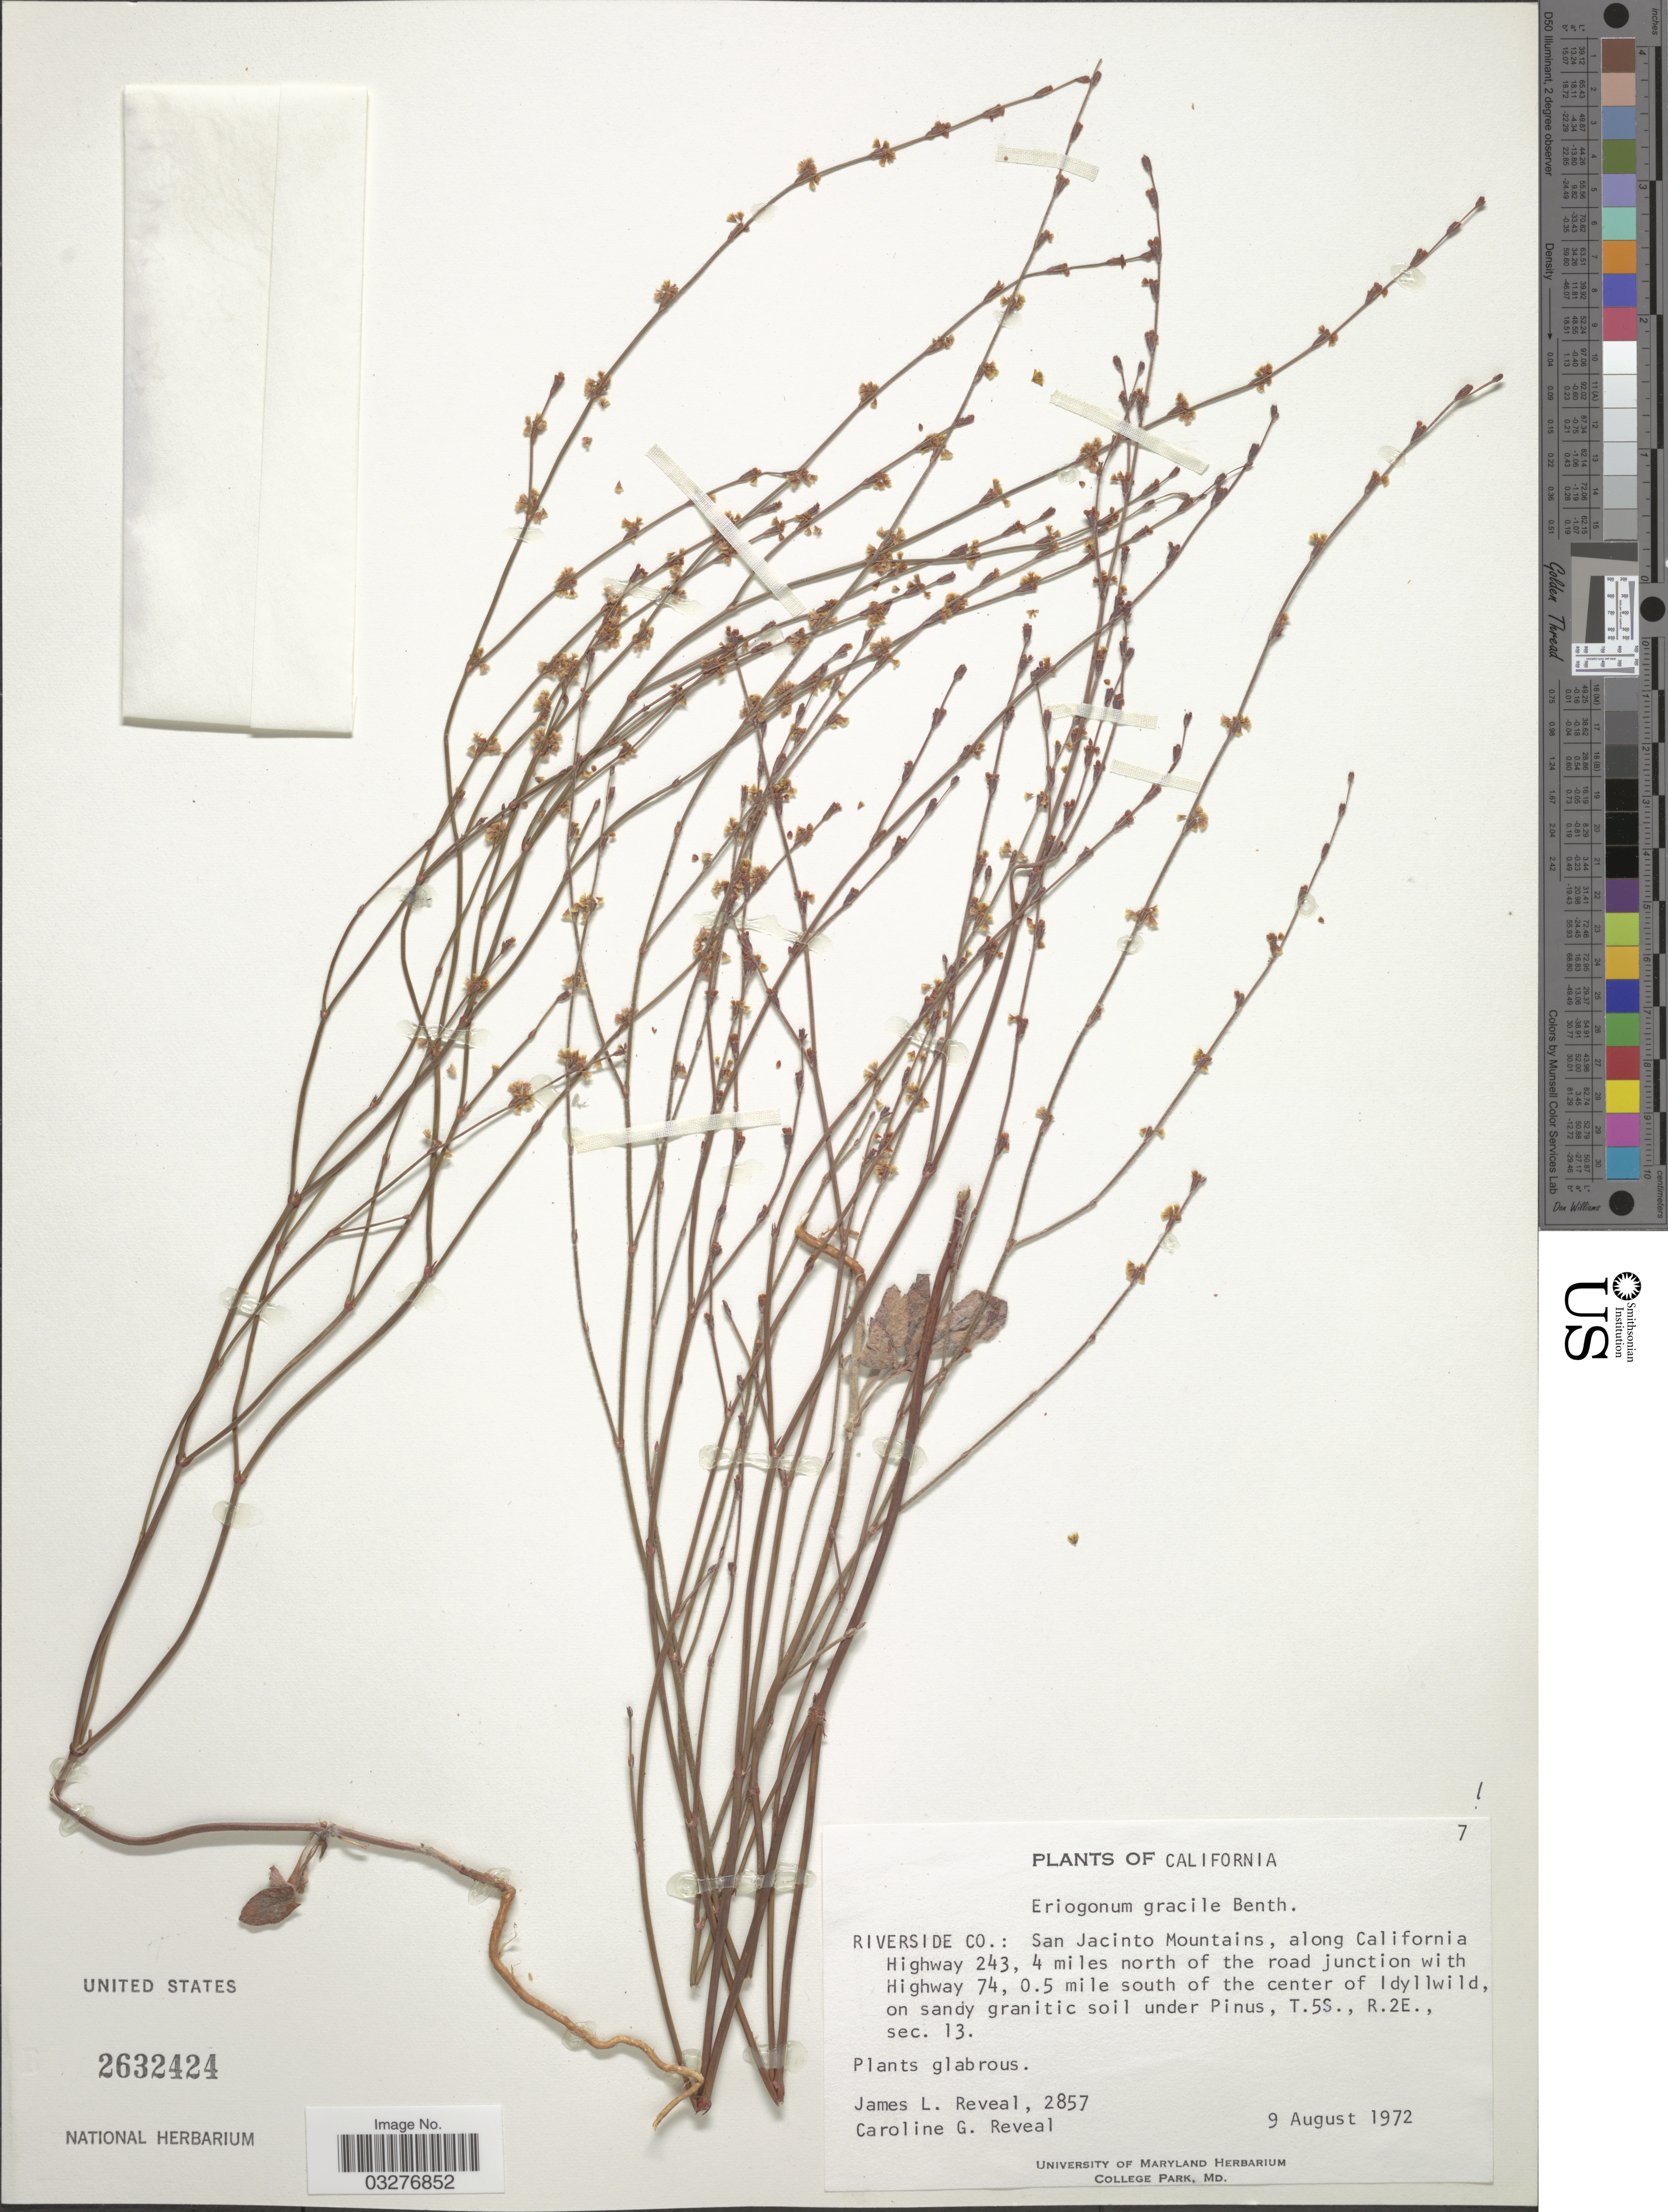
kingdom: Plantae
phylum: Tracheophyta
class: Magnoliopsida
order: Caryophyllales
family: Polygonaceae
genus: Eriogonum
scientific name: Eriogonum gracile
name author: Benth.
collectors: J. L. Reveal & C. G. Reveal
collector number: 2857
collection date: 1972-08-09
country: United States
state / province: California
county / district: Riverside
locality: Riverside Co.: San Jacinto Mountains, along California Highway 243, 4 miles north of the road junction with Highway 74, 0.5 mile south of the center of Idyllwild, T.5S., R.2E., sec.13.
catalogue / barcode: US 2632424